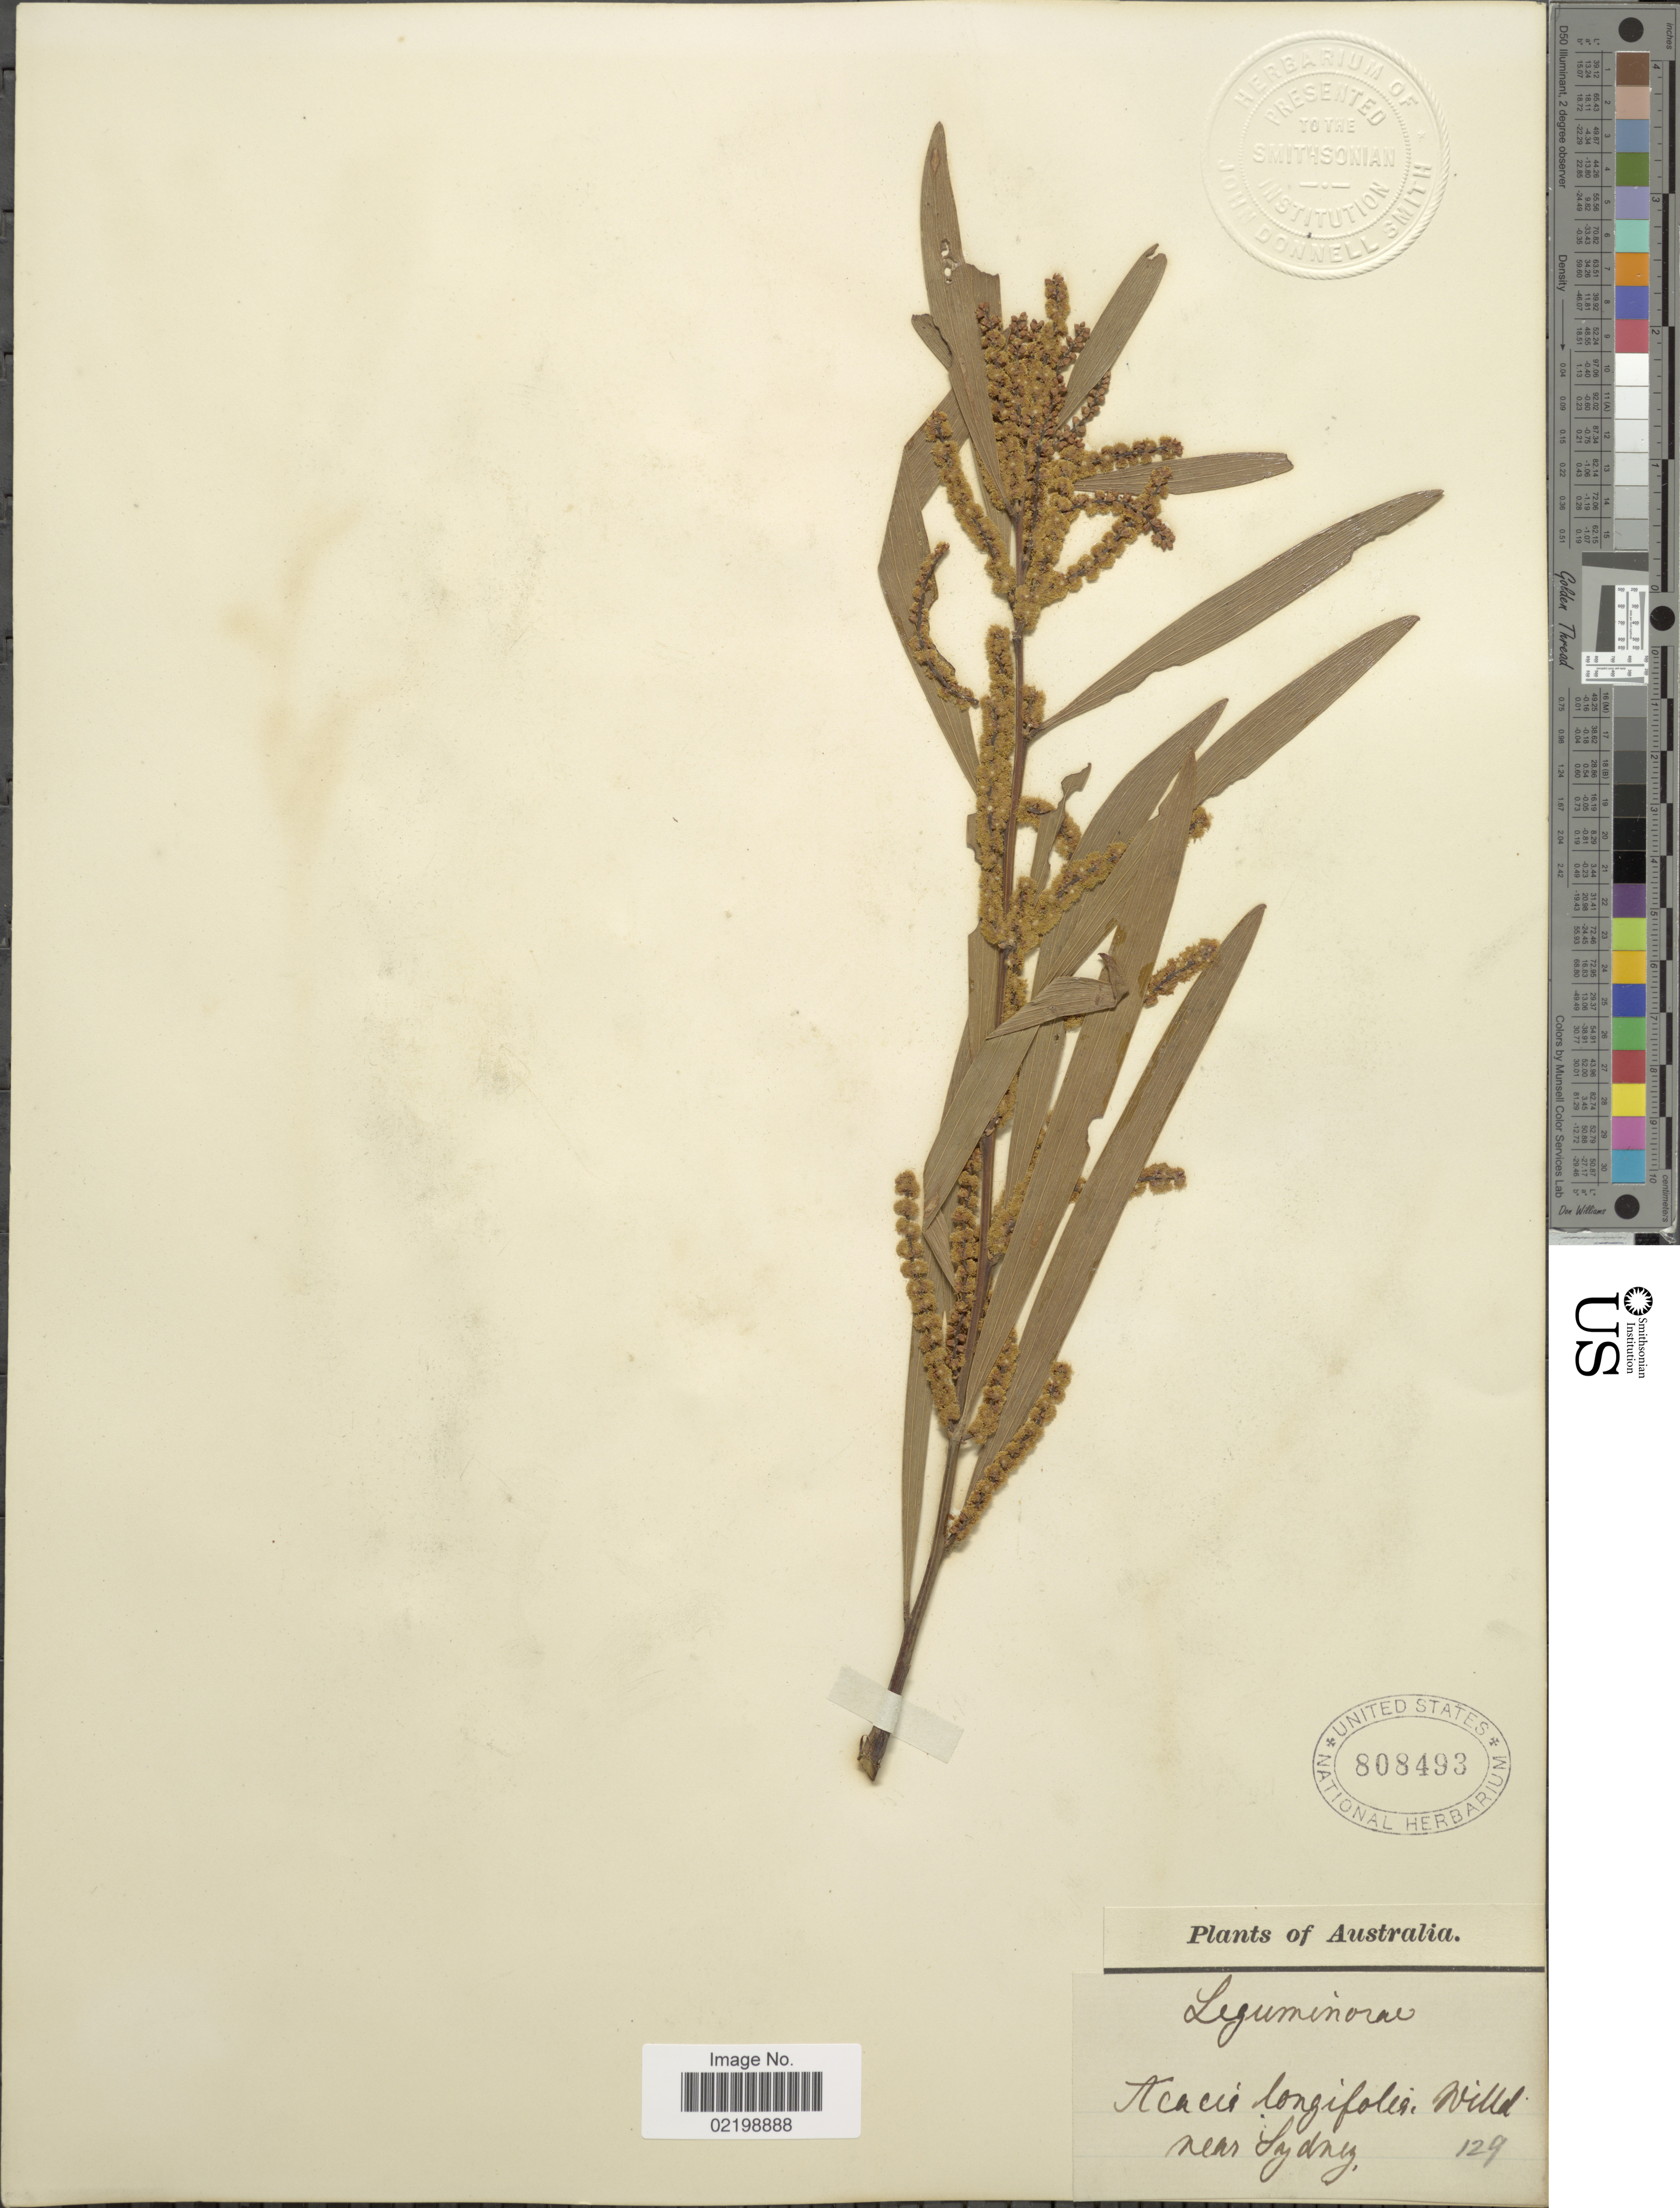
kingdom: Plantae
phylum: Tracheophyta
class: Magnoliopsida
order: Fabales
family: Fabaceae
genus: Acacia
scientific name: Acacia longifolia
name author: (Andrews) Willd.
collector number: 129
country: Australia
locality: Near Sydney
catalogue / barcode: US 808493